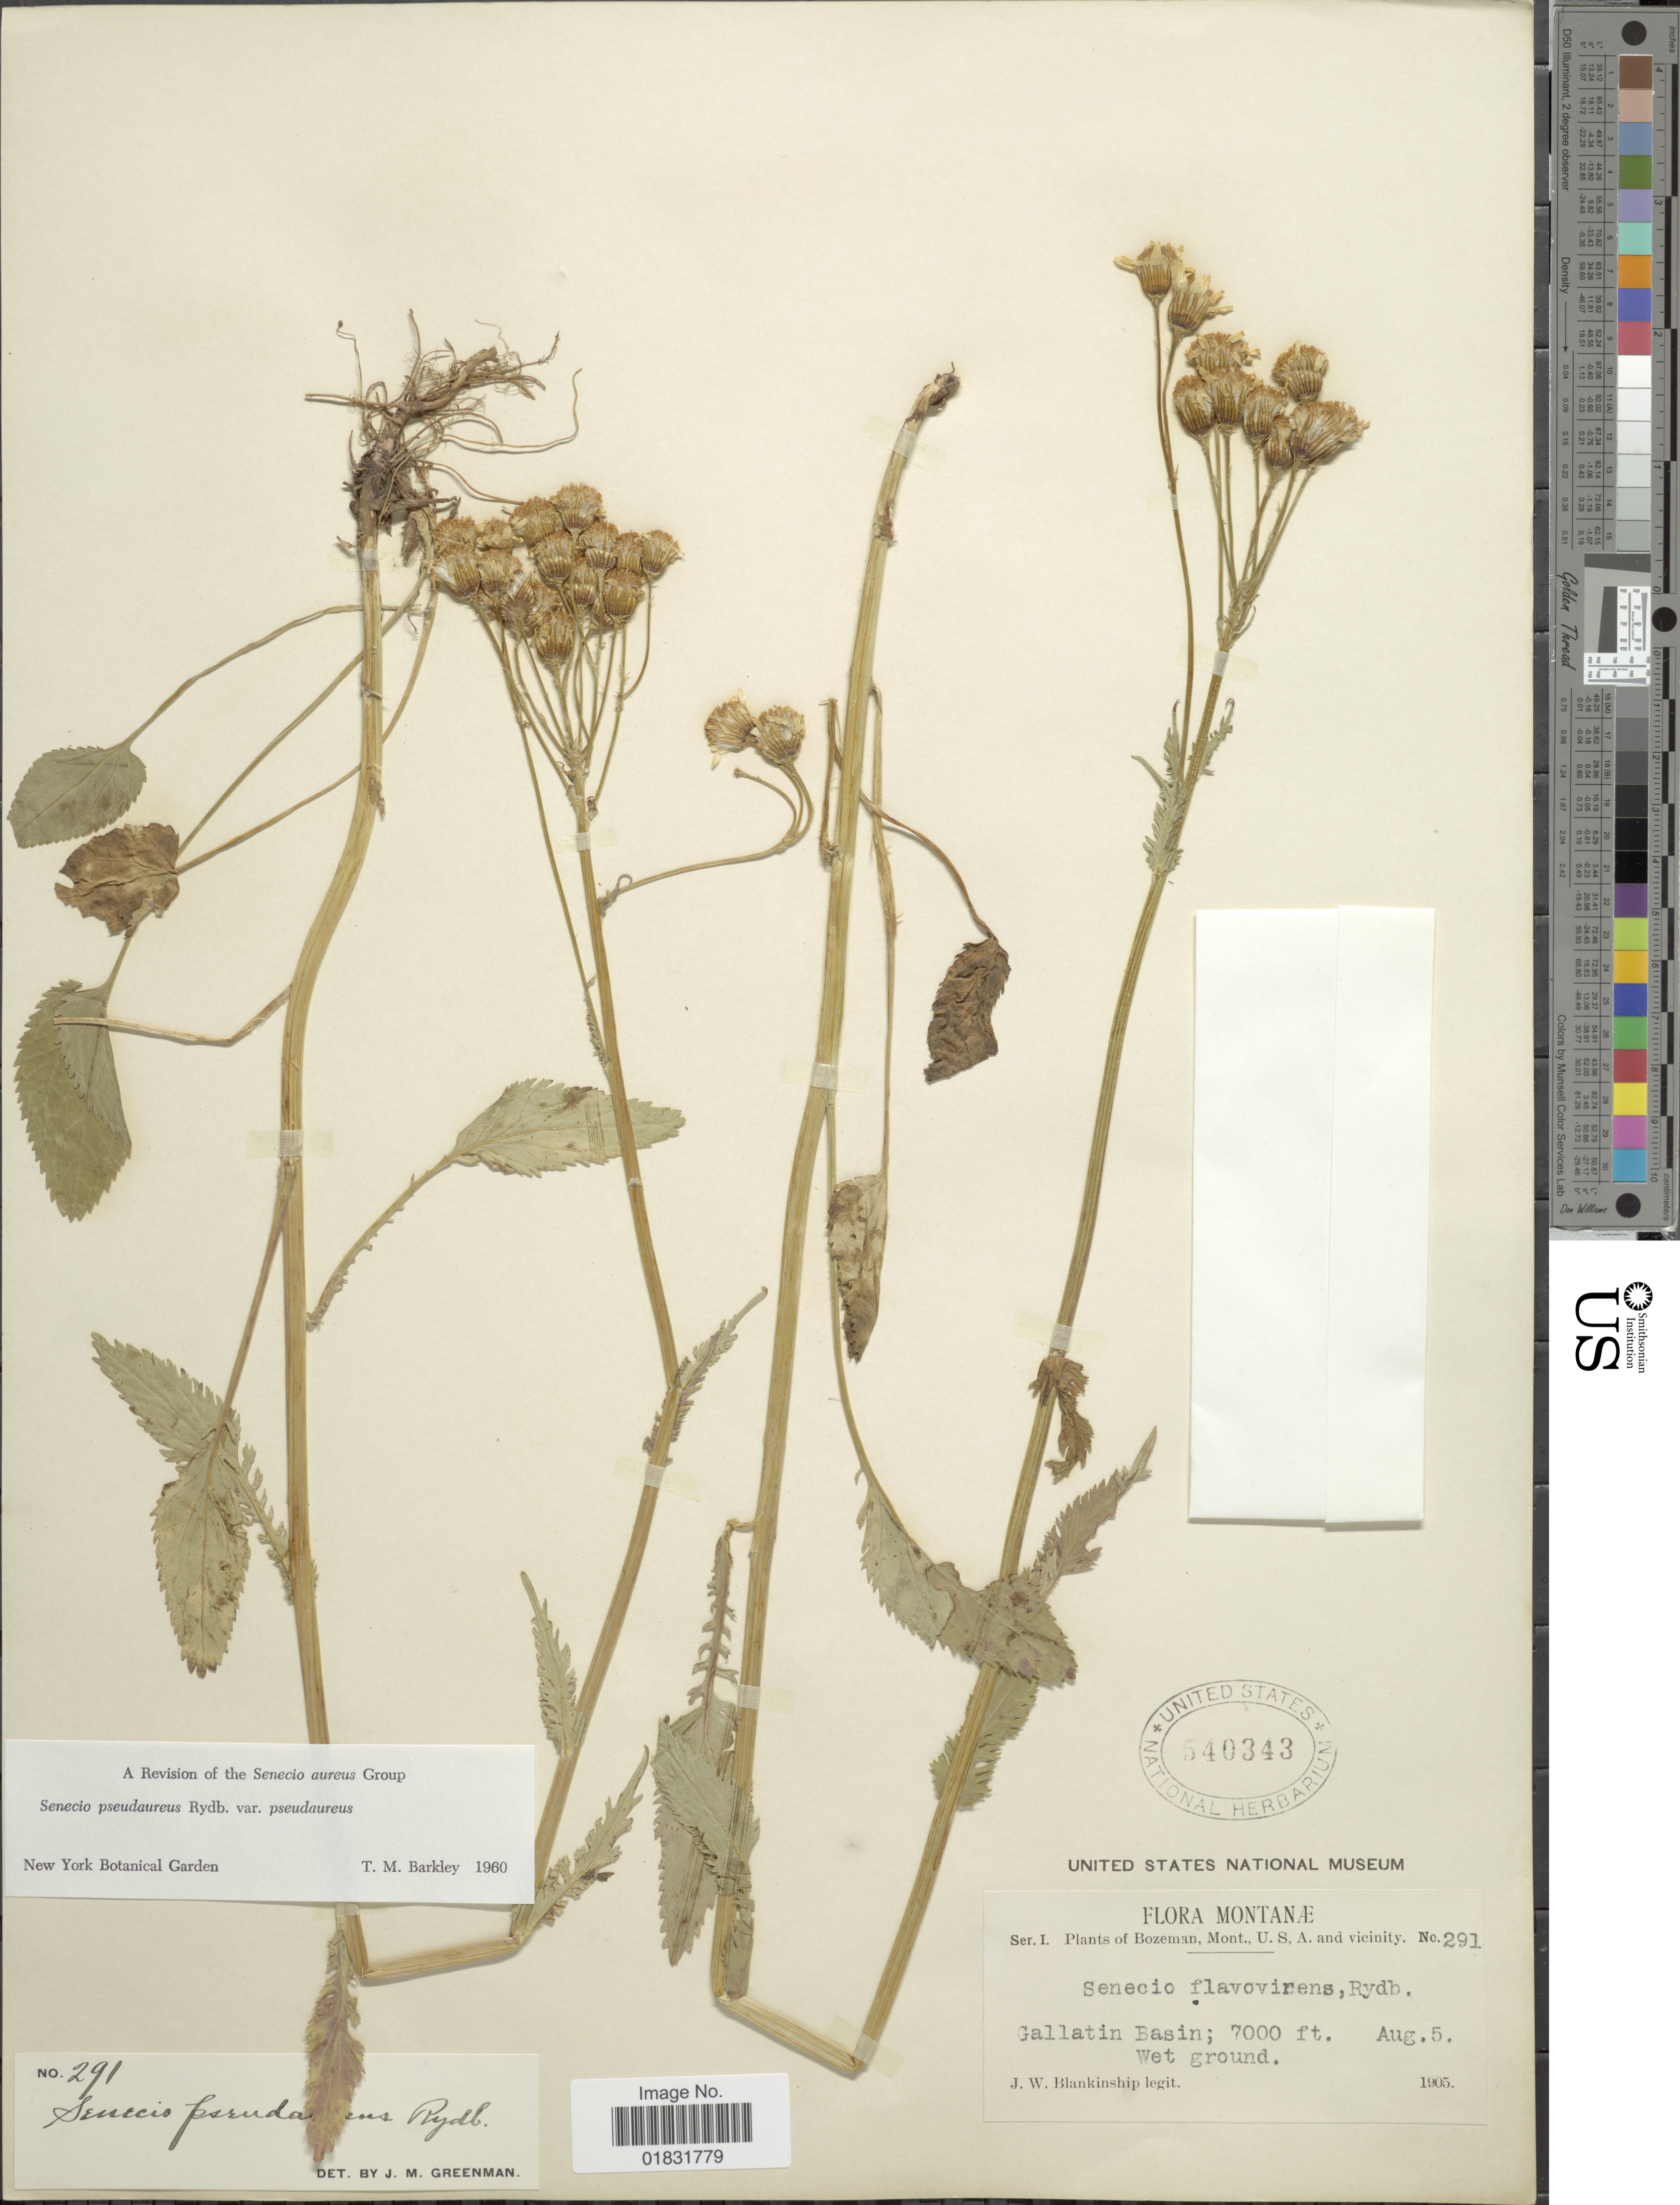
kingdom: Plantae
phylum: Tracheophyta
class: Magnoliopsida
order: Asterales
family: Asteraceae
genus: Packera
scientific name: Packera pseudaurea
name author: (Rydb.) W.A. Weber & Á. Löve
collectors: J. W. Blankinship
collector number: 291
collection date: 1905-08-05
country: United States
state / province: Montana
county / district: Gallatin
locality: Bozeman, Gallatin Basin, Wet Ground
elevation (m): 2134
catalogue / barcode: US 540343